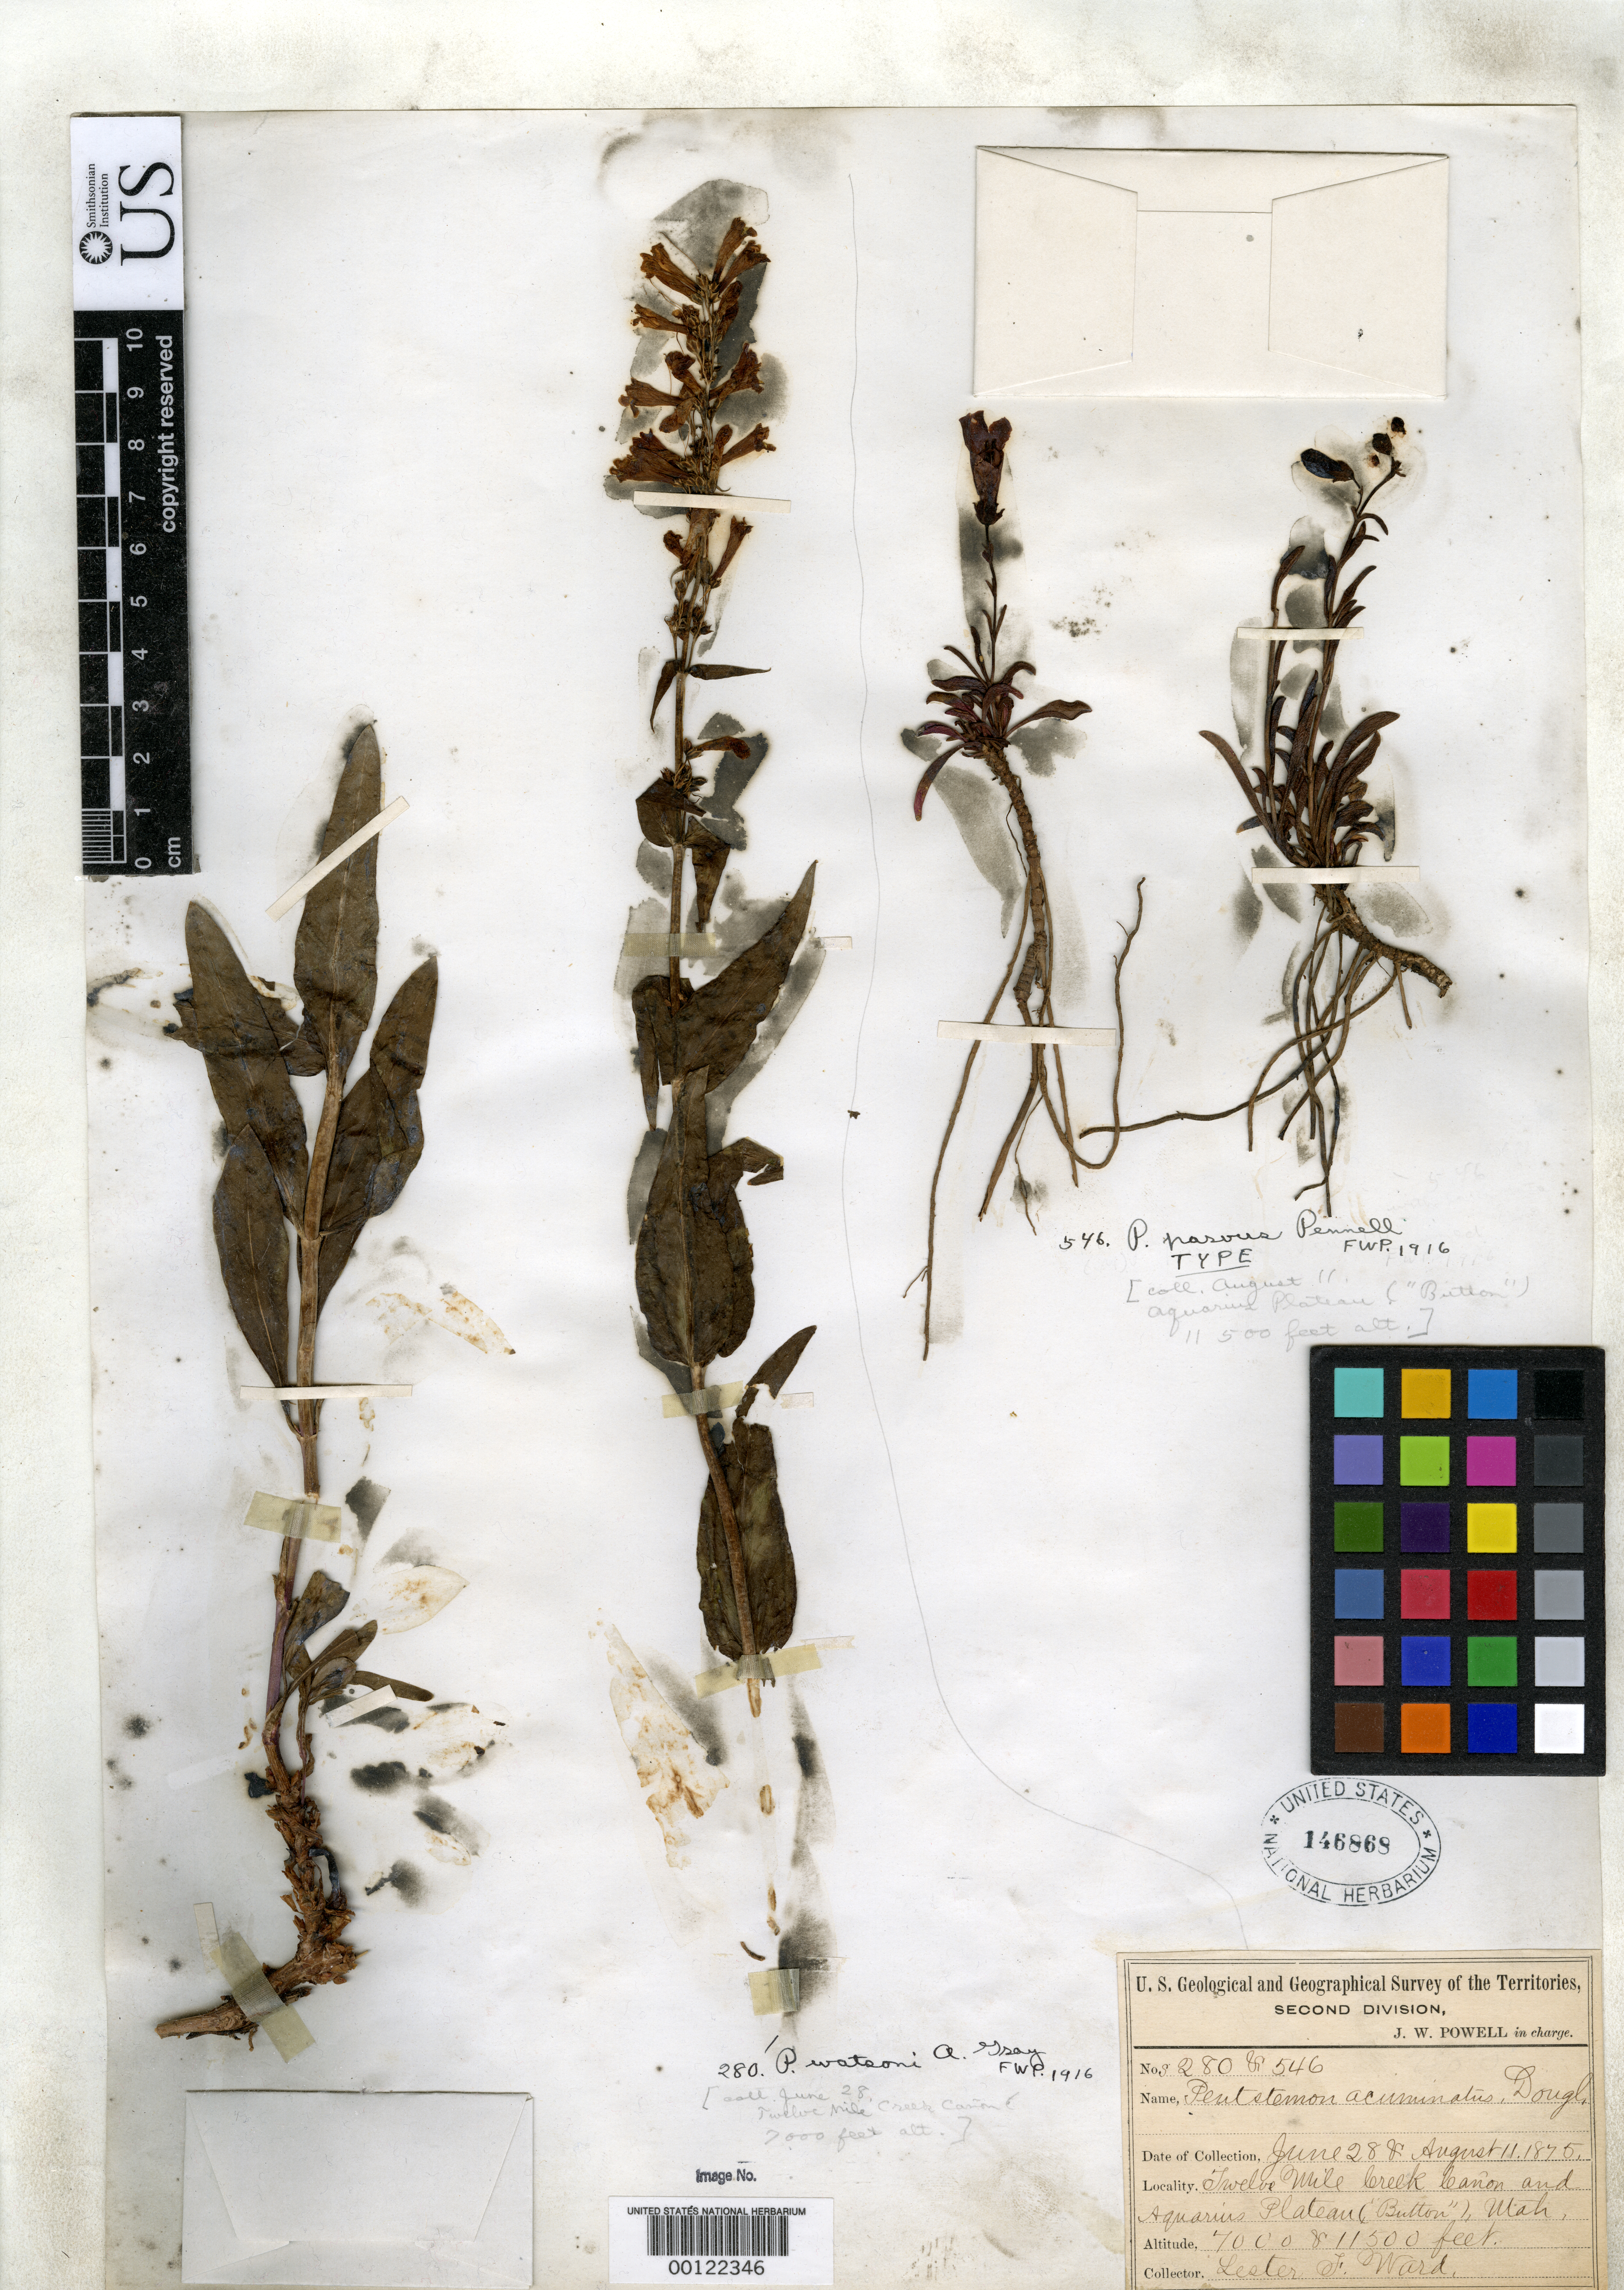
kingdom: Plantae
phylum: Tracheophyta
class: Magnoliopsida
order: Lamiales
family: Plantaginaceae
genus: Penstemon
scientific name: Penstemon parvus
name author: Pennell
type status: Holotype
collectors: L. F. Ward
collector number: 546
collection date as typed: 11 Aug 1875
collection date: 1875-08-11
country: United States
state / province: Utah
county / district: Garfield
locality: Aquarius Plateau.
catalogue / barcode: US 146868